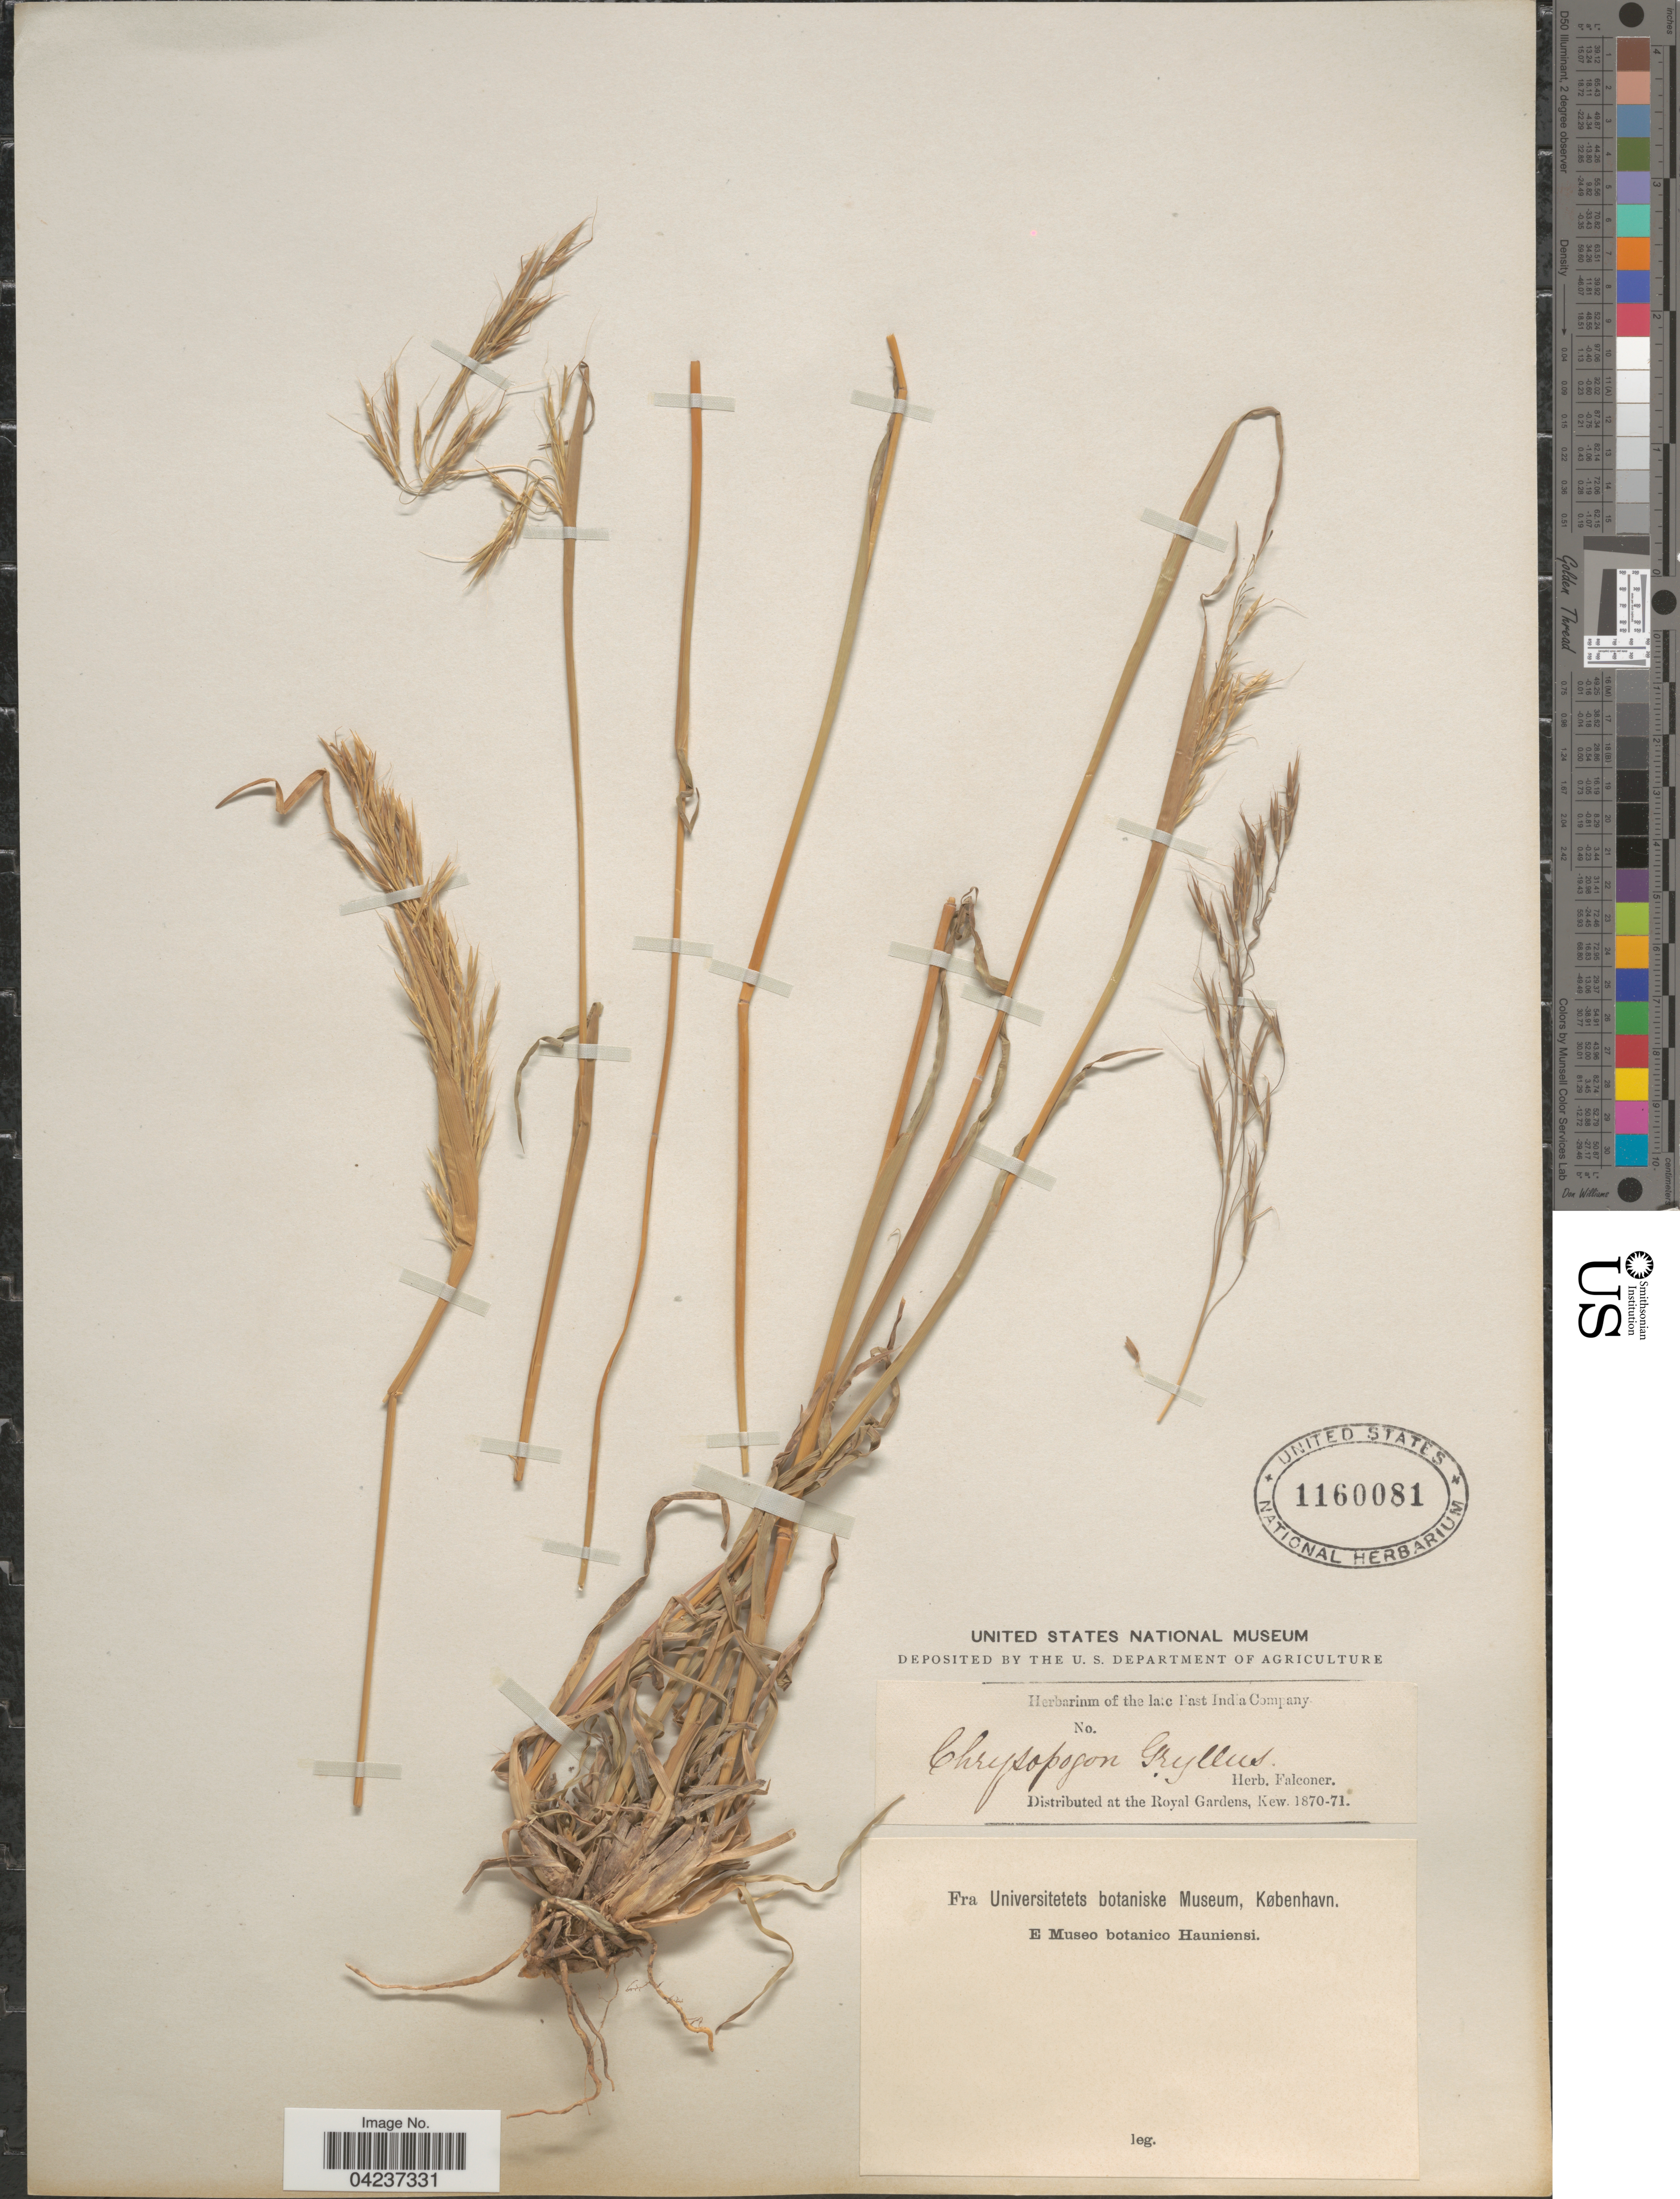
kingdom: Plantae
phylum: Tracheophyta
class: Liliopsida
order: Poales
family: Poaceae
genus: Chrysopogon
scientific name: Chrysopogon gryllus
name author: (L.) Trin.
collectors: ex herb. Falconer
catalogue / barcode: US 1160081